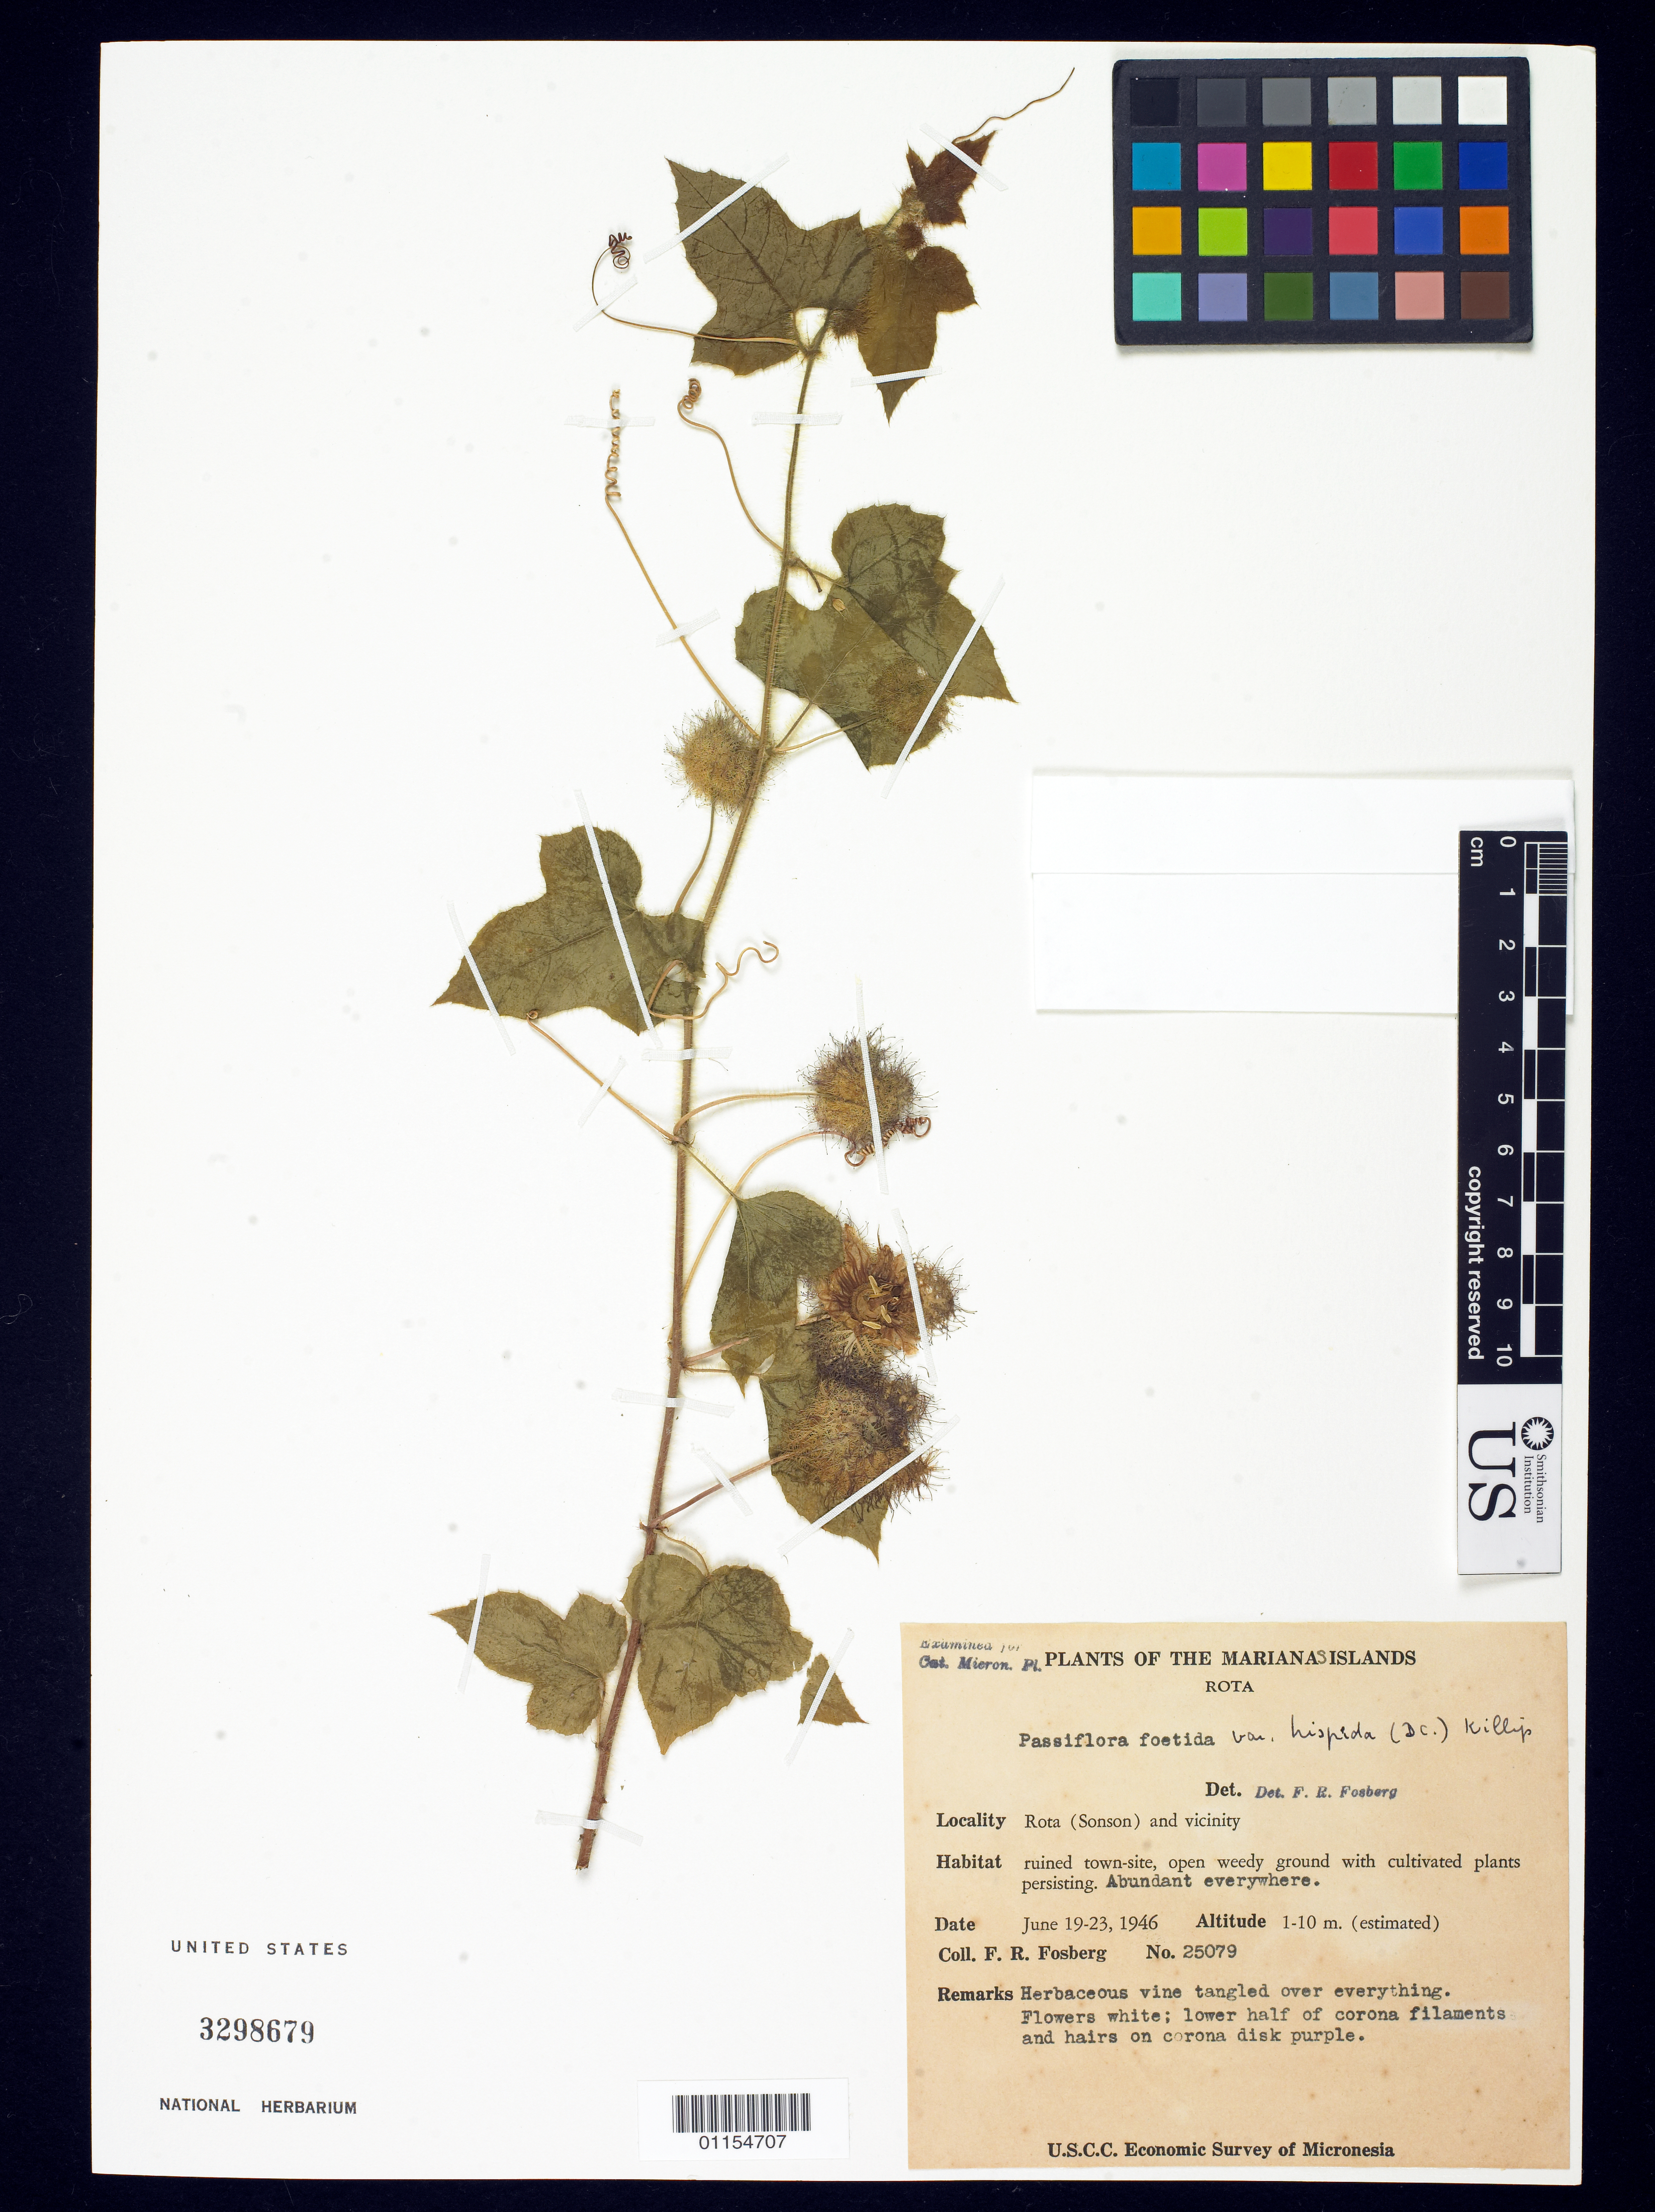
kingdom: Plantae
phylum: Tracheophyta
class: Magnoliopsida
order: Malpighiales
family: Passifloraceae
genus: Passiflora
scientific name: Passiflora foetida var. hispida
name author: (DC. ex Triana & Planch.) Killip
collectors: F. R. Fosberg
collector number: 25079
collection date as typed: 19 Jun 1946 to 23 Jun 1946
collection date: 1946-06-19/1946-06-23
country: Northern Mariana Islands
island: Rota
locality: (Sonson) and vicinity.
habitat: Open weedy ground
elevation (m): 1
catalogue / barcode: US 3298679